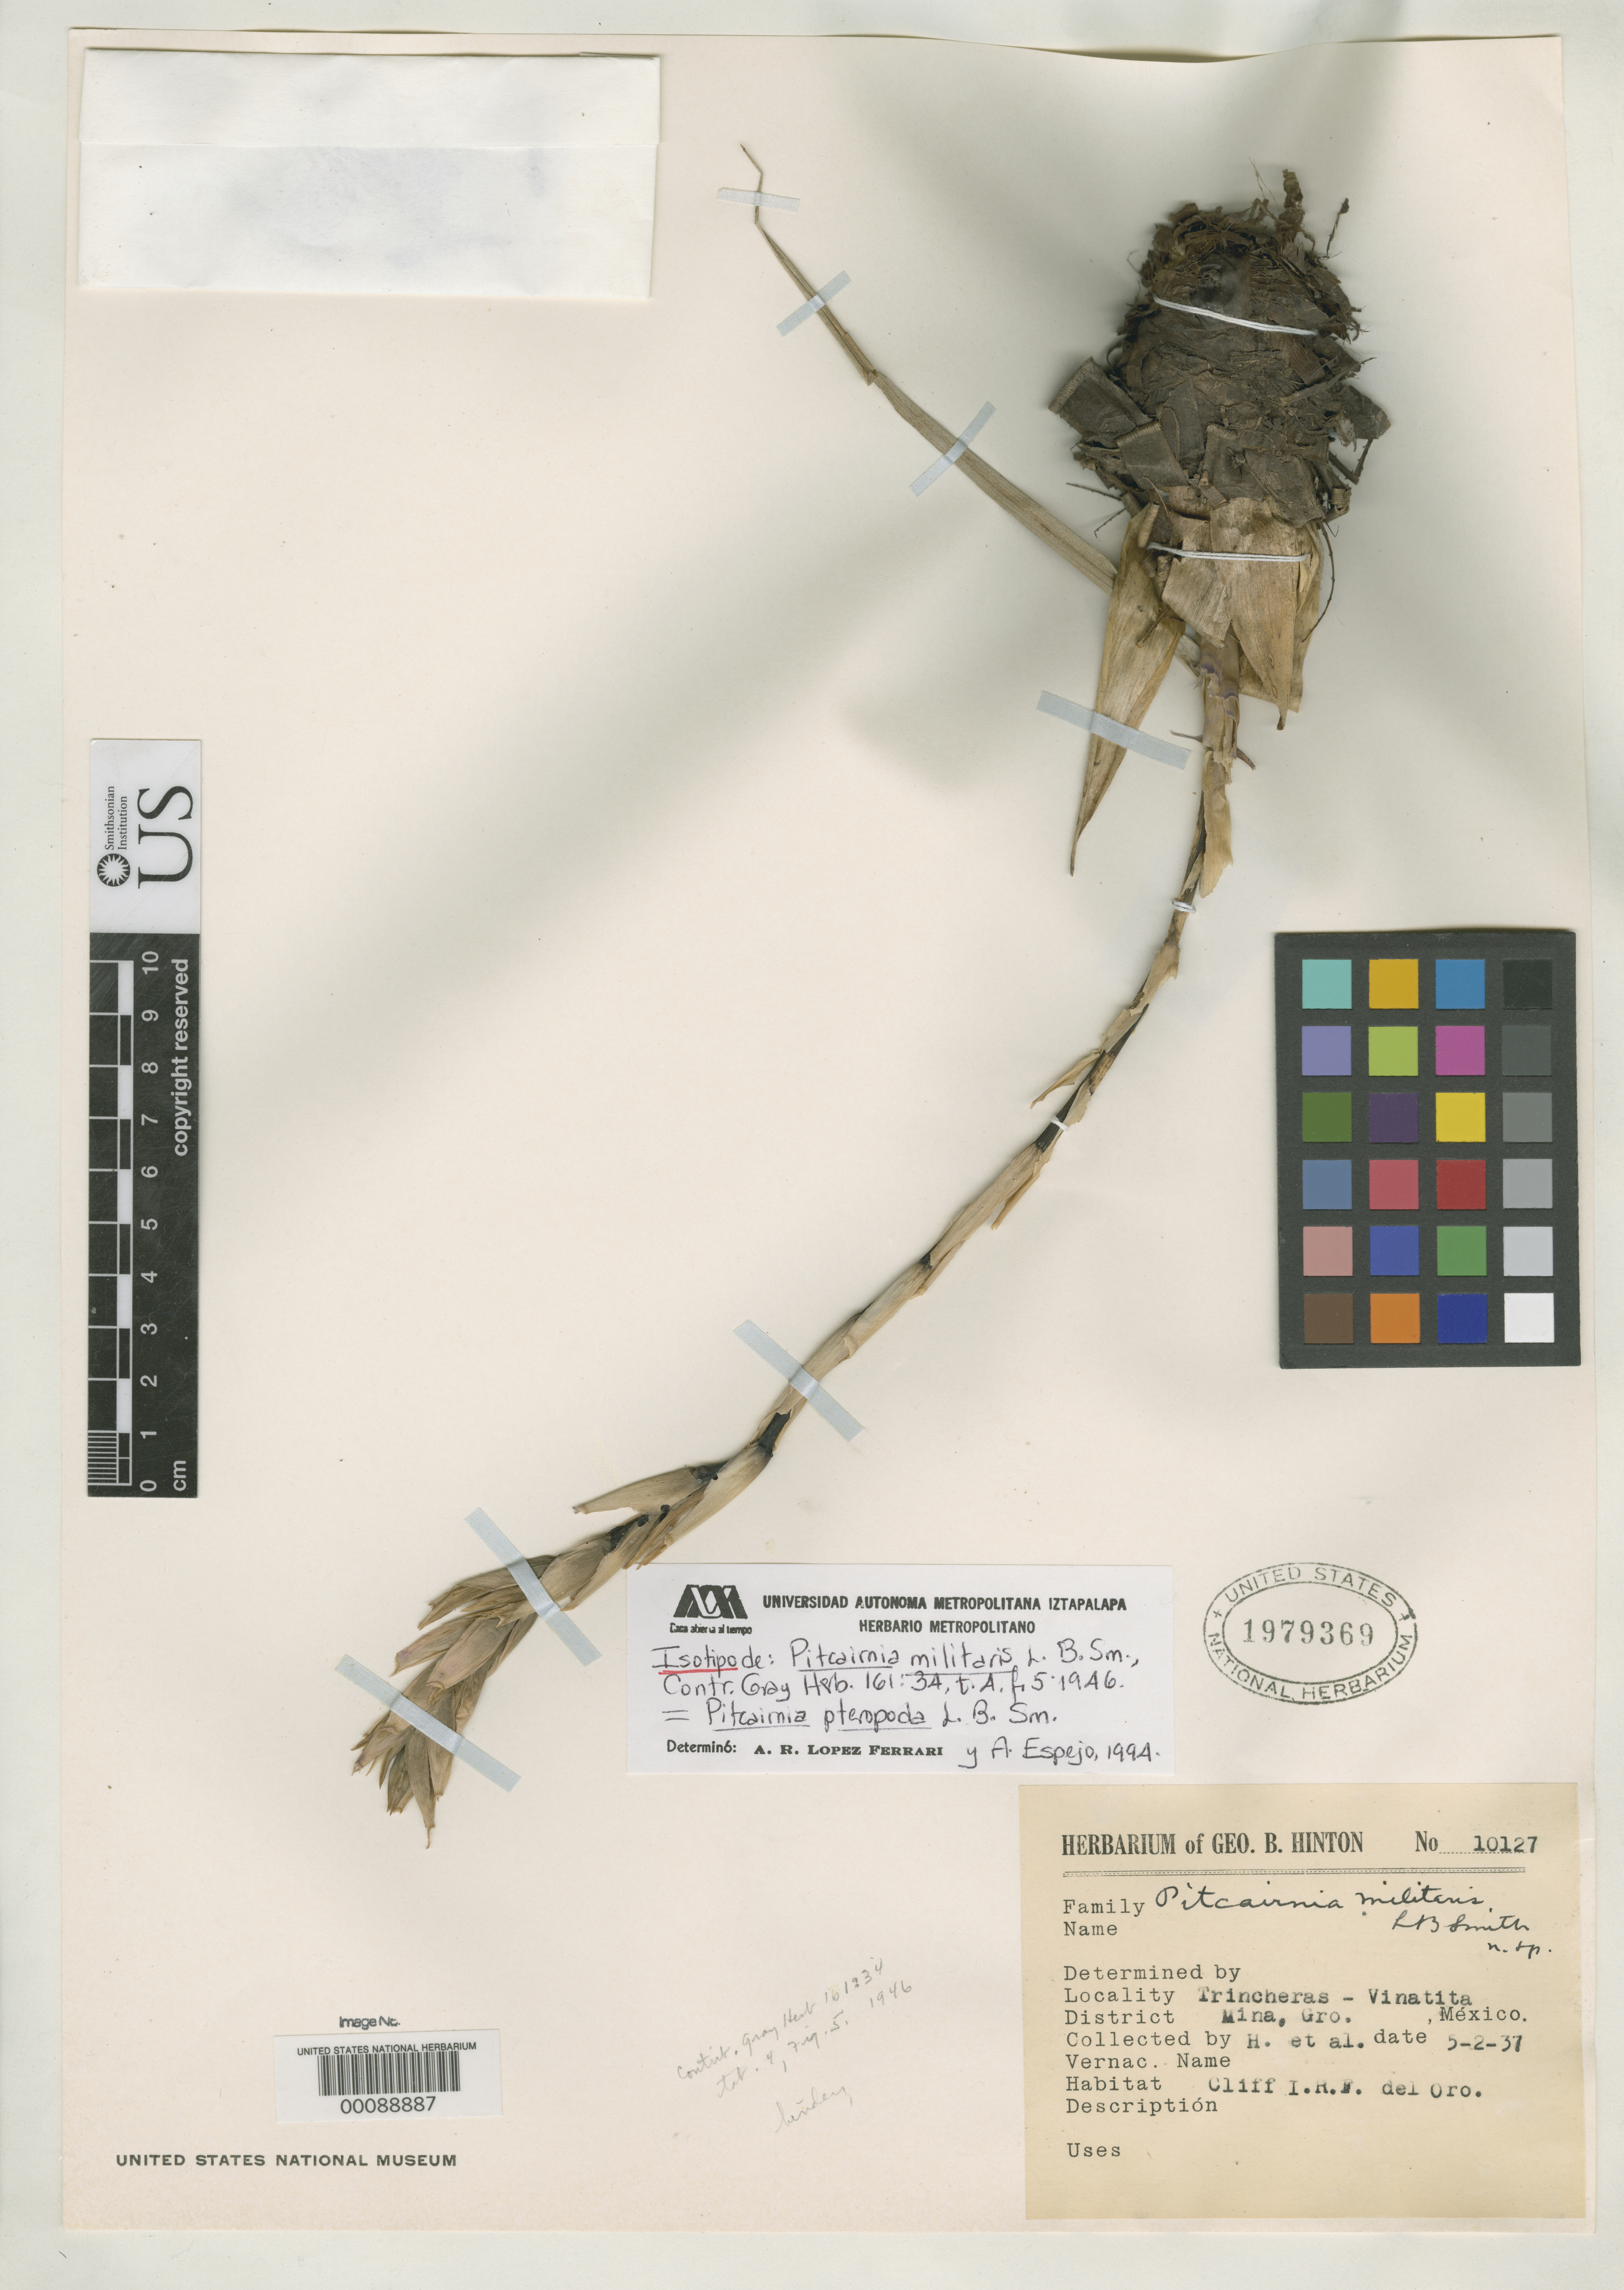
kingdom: Plantae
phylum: Tracheophyta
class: Liliopsida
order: Poales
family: Bromeliaceae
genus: Pitcairnia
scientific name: Pitcairnia militaris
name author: L.B. Sm.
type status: Isotype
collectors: G. B. Hinton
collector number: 10127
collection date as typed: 02 May 1937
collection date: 1937-05-02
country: Mexico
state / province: Guerrero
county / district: Mina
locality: I.R.F. del Oro, Trincheras - Vinatita.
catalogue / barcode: US 1979369